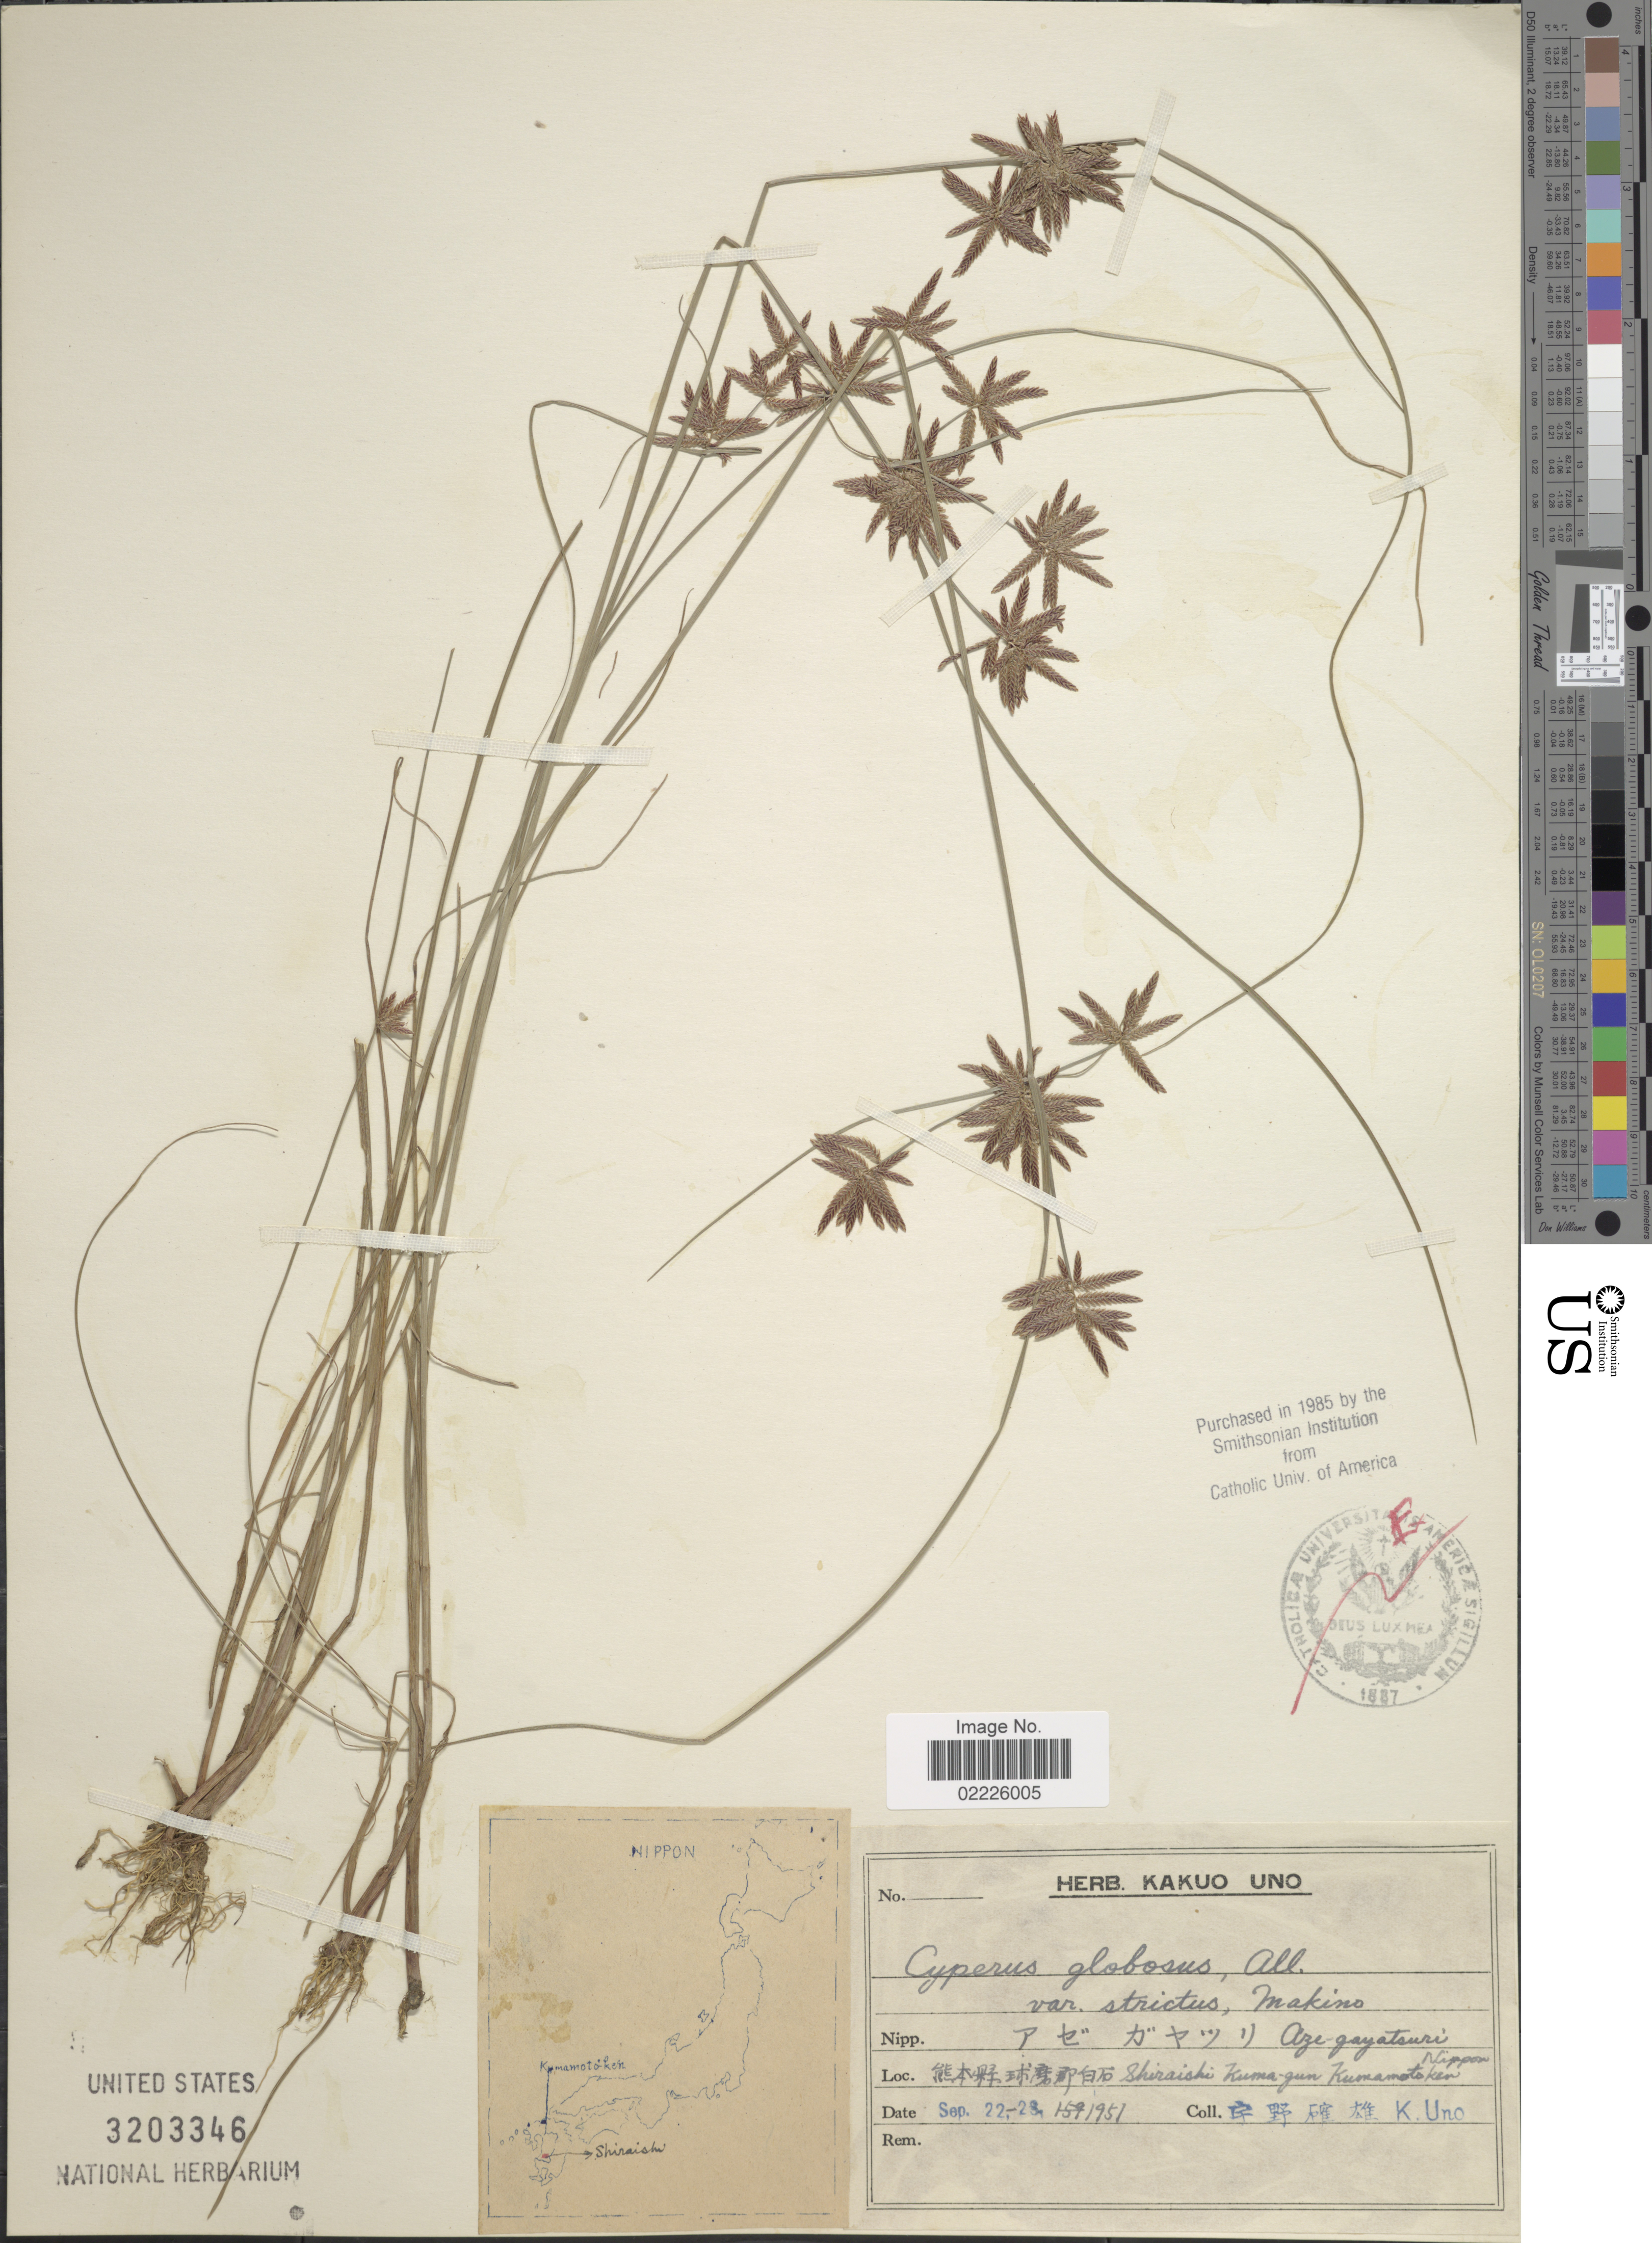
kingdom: Plantae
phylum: Tracheophyta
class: Liliopsida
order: Poales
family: Cyperaceae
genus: Cyperus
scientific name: Cyperus flavidus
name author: Retz.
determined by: Strong, Mark T., (BOT), Smithsonian Institution - National Museum of Natural History (UNITED STATES)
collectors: K. Uno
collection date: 1951-09-22/1951-09-28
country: Japan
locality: Shiraishi, Kuma-gun, Kumamoto ken, Nippon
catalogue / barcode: US 3203346